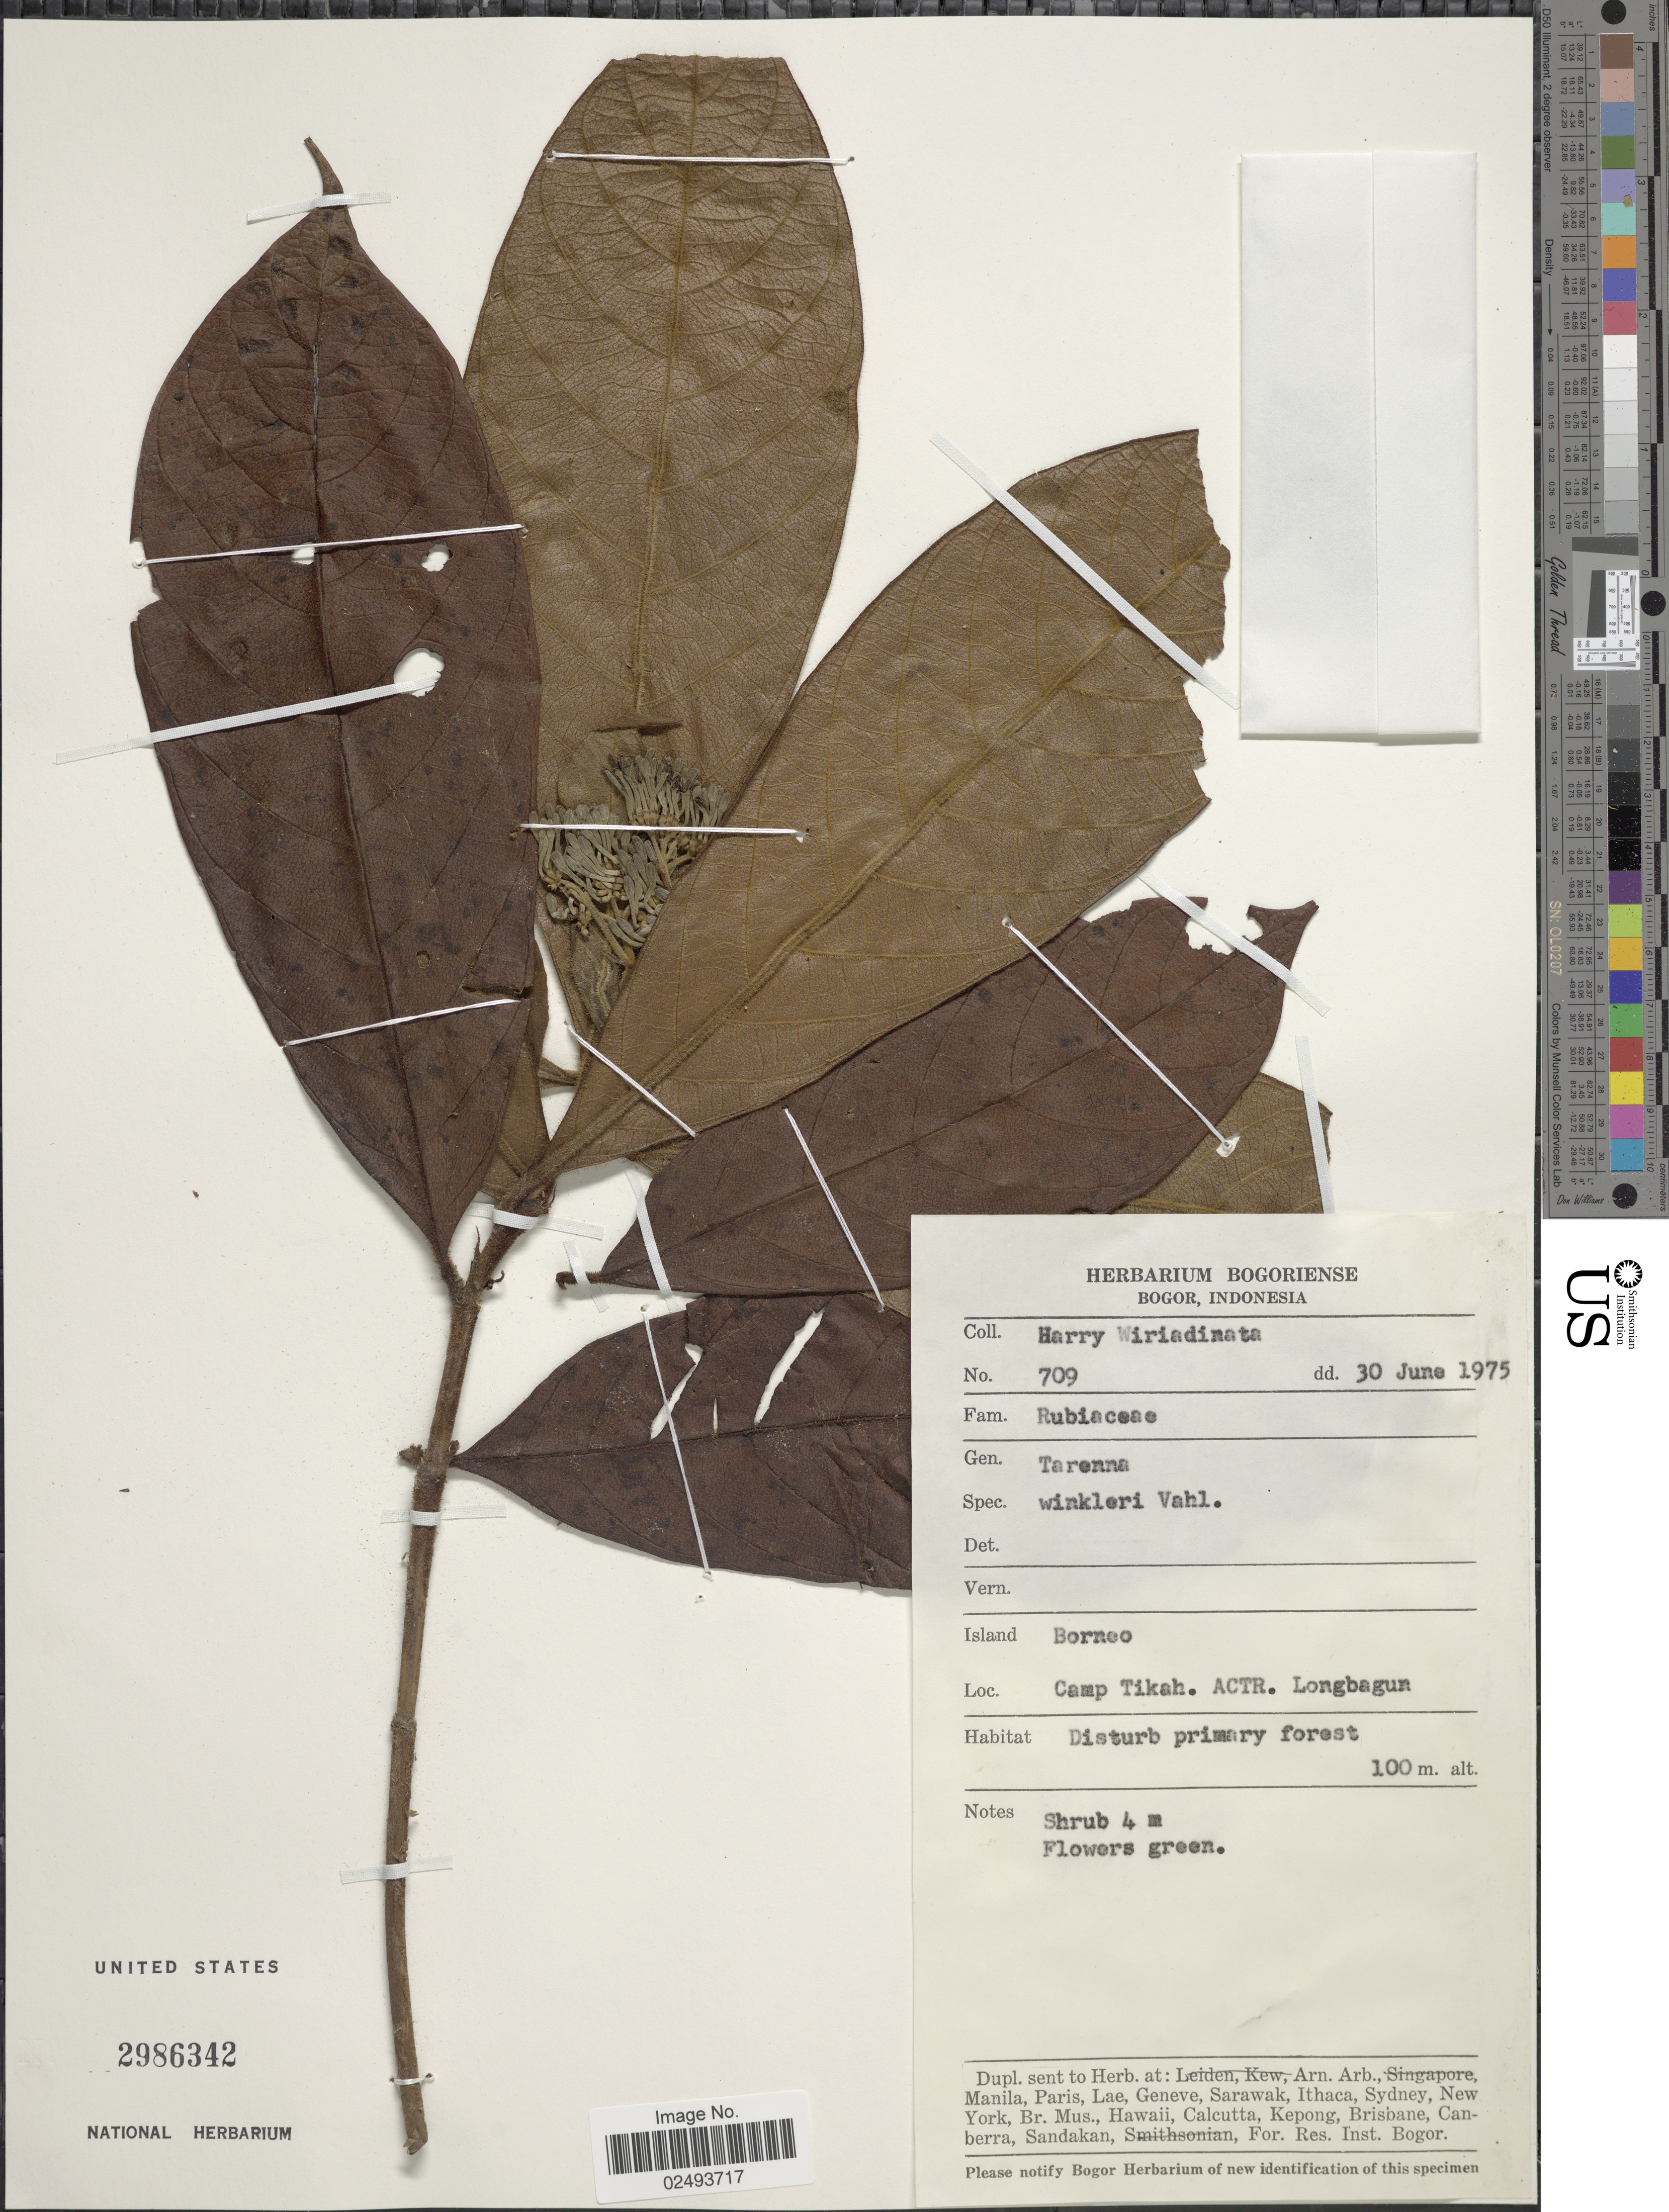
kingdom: Plantae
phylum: Tracheophyta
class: Magnoliopsida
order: Gentianales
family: Rubiaceae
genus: Tarenna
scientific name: Tarenna winkleri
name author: Valeton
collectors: H. Wiriadinata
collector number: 709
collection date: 1975-06-30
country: Indonesia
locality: Island Borneo, Camp Tikah, ACTR, Longbagun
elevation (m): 100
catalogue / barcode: US 2986342